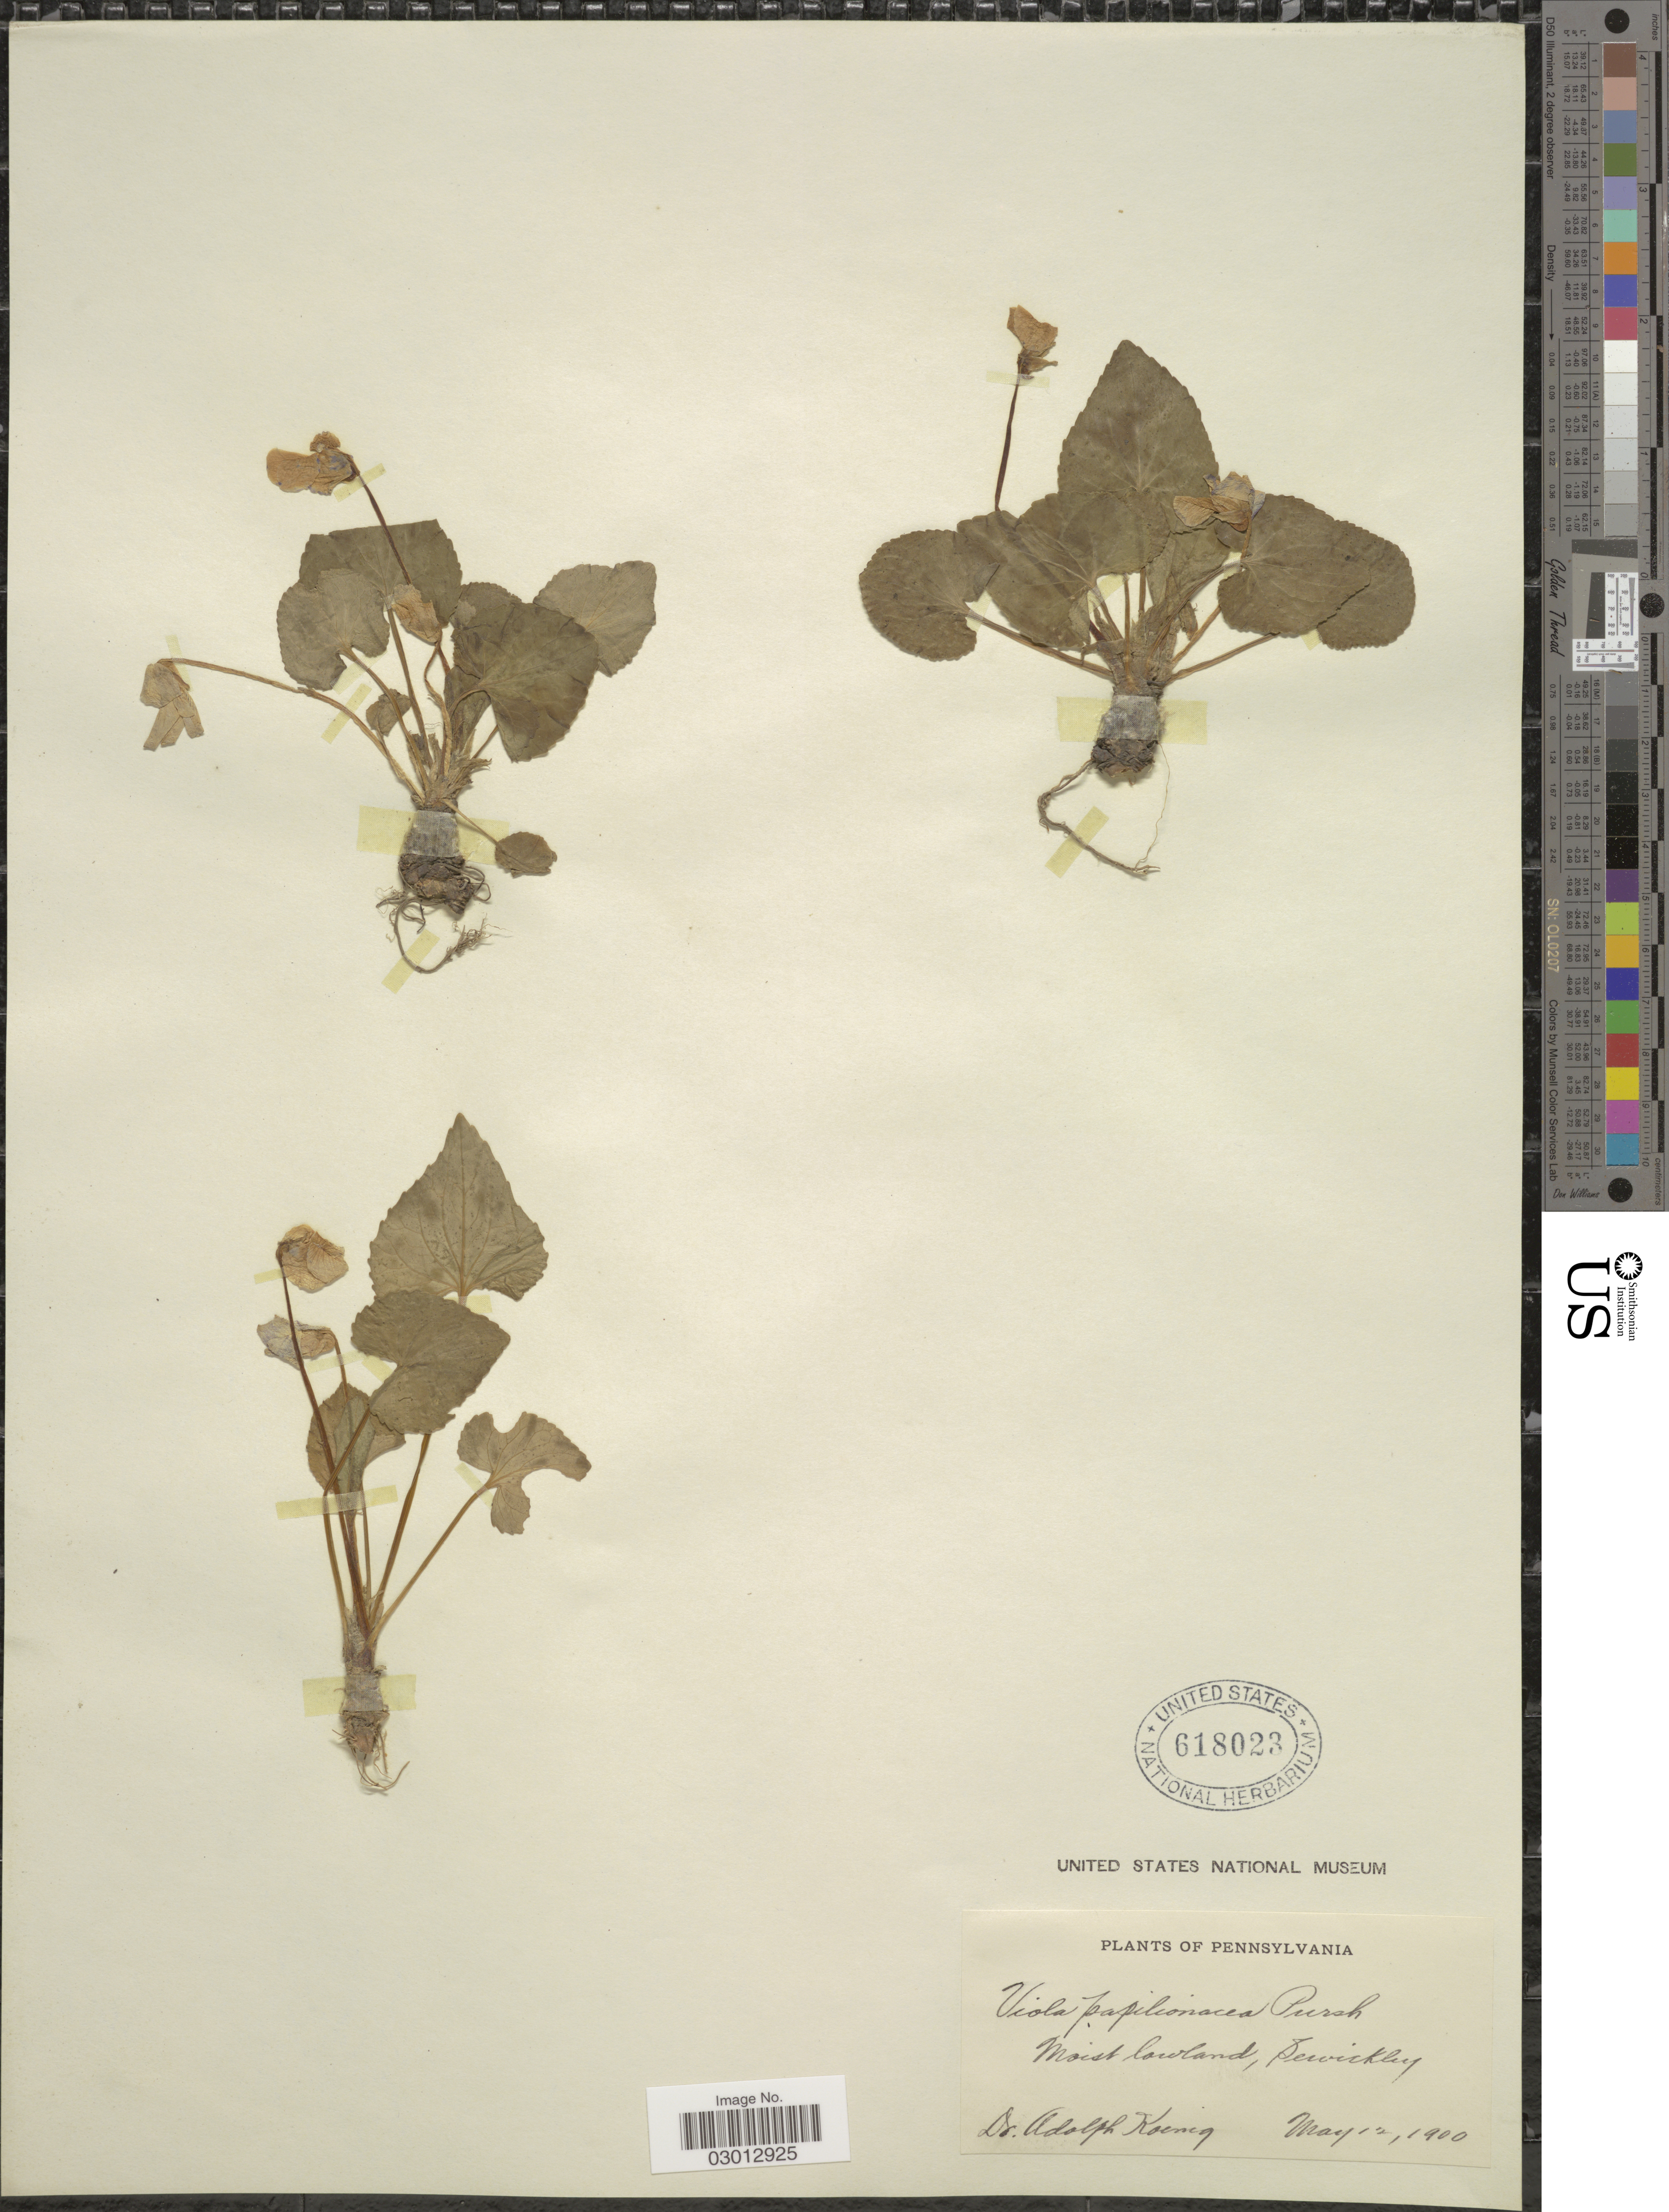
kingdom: Plantae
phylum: Tracheophyta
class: Magnoliopsida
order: Malpighiales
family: Violaceae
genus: Viola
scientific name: Viola papilionacea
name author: Pursh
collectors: A. Koenig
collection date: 1900-05-12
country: United States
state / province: Pennsylvania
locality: Sewickley.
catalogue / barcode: US 618023